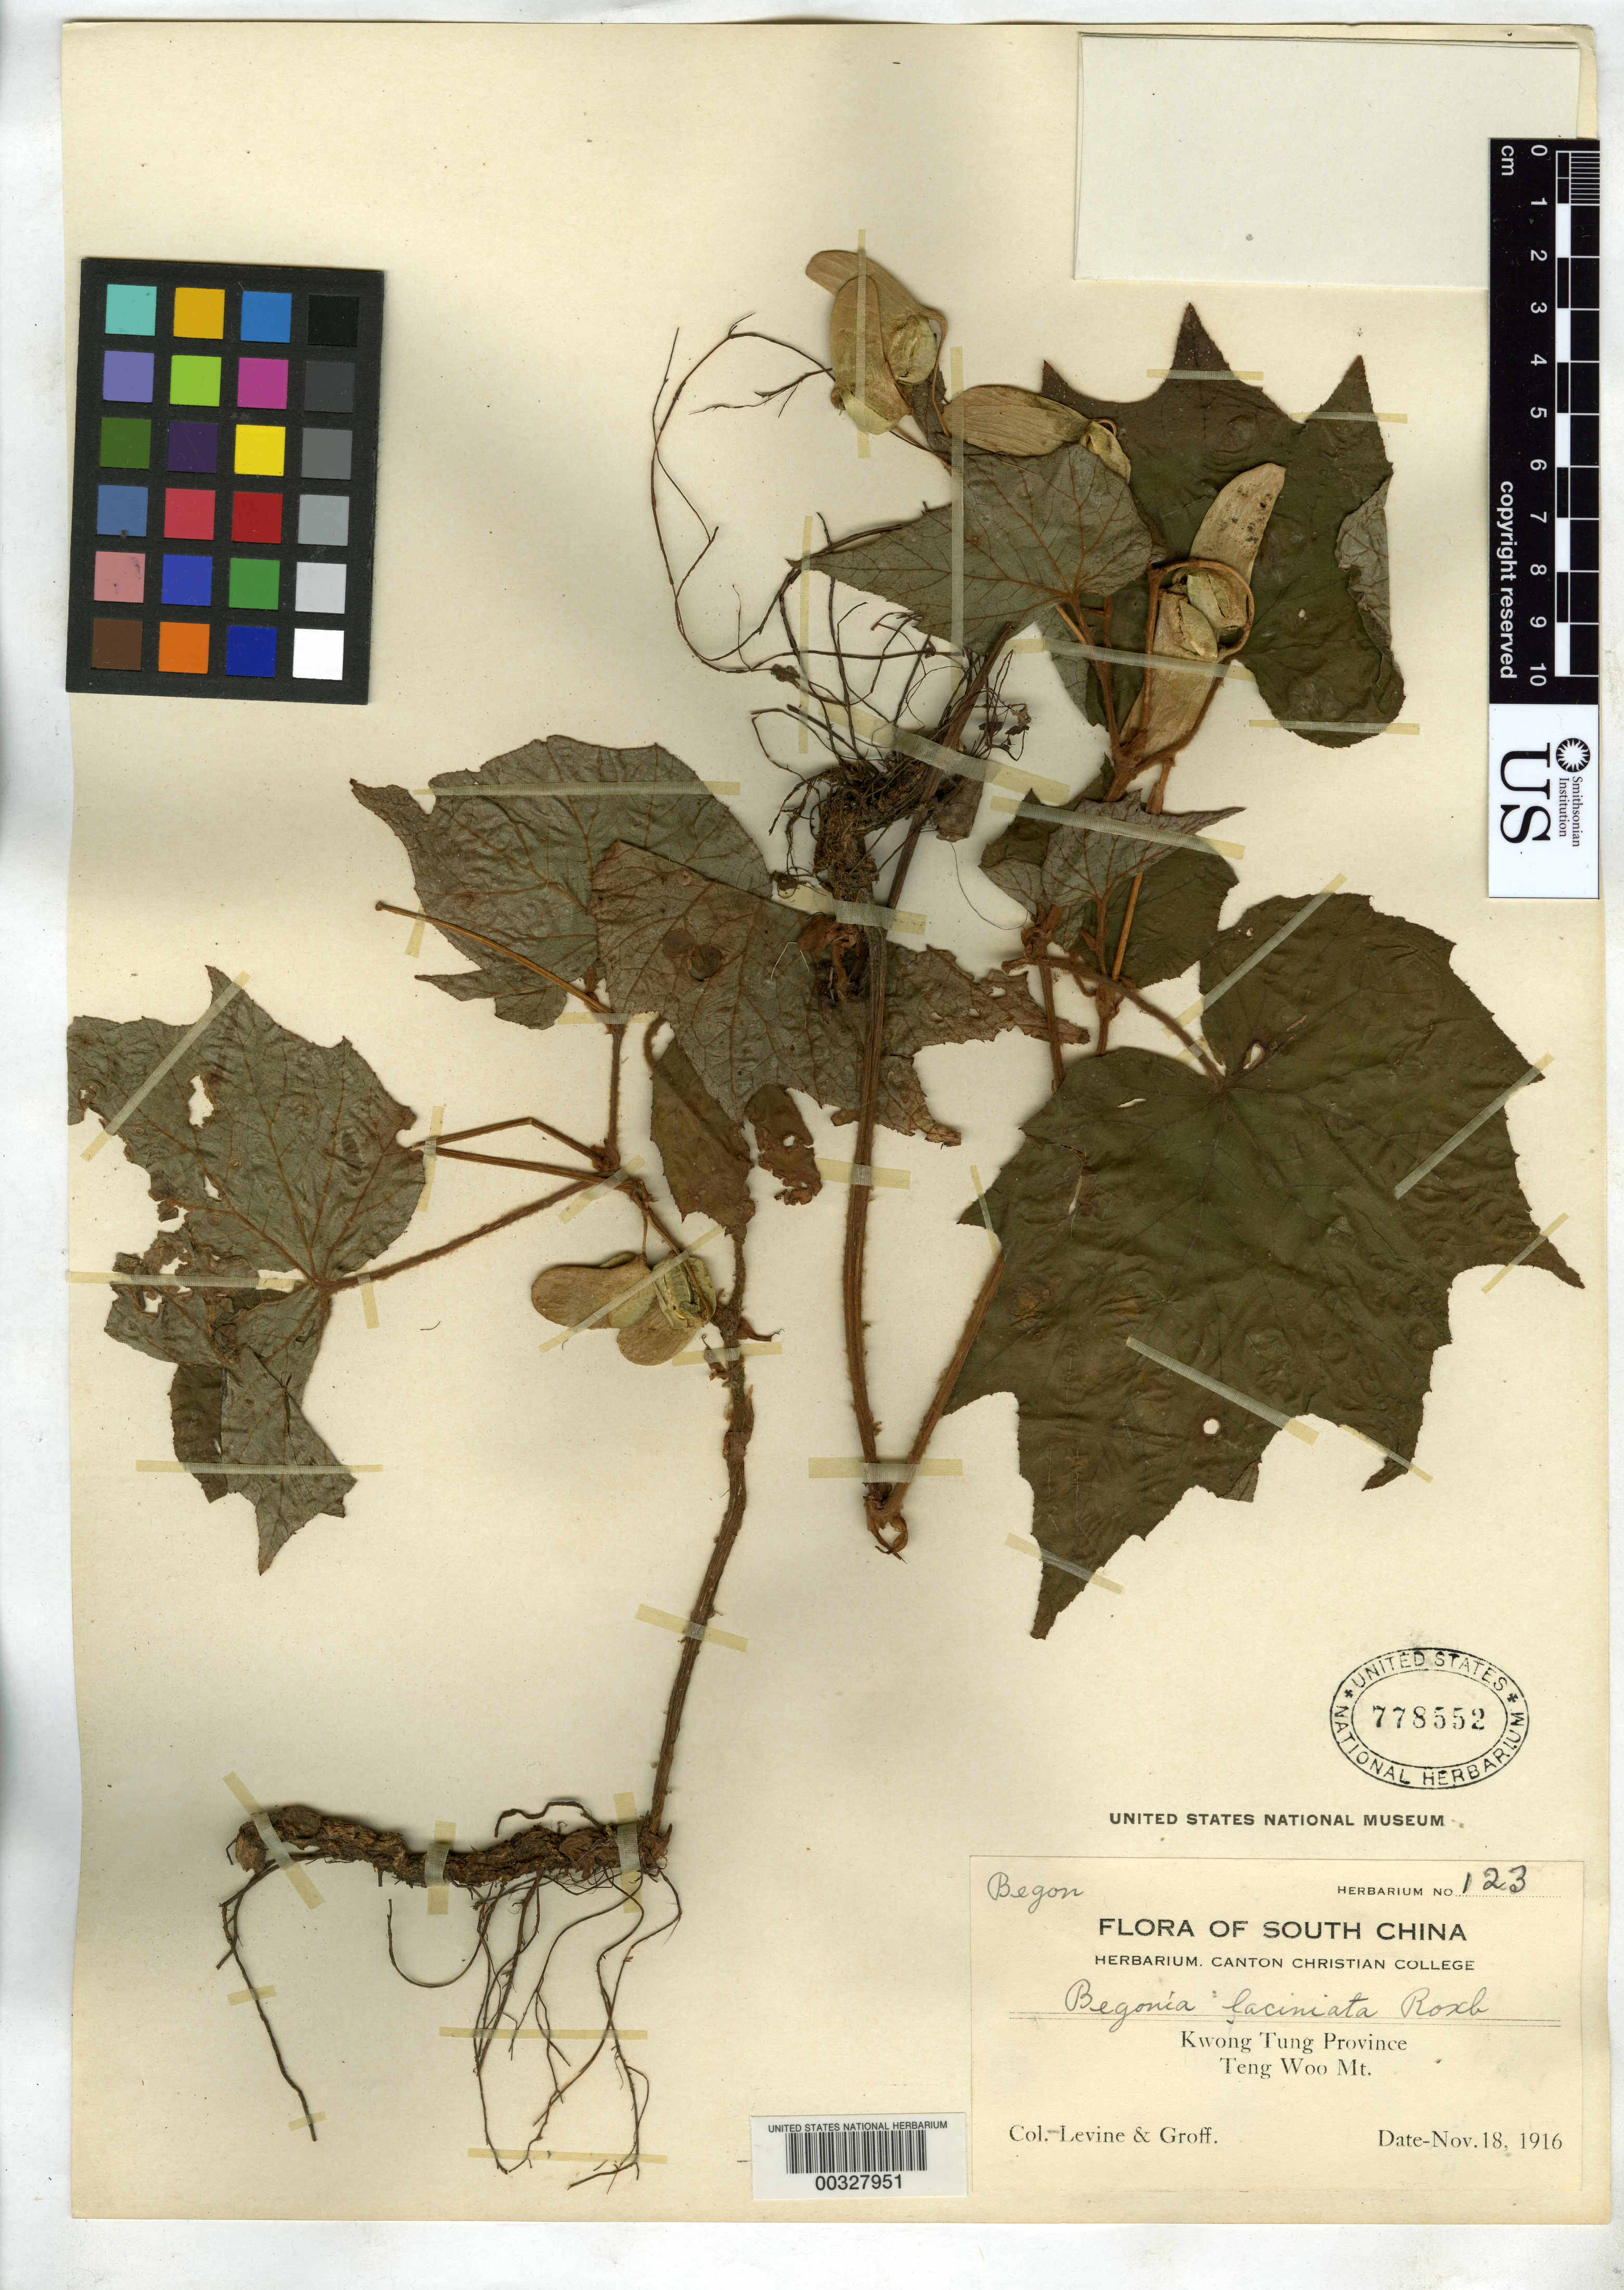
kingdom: Plantae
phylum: Tracheophyta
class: Magnoliopsida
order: Cucurbitales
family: Begoniaceae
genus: Begonia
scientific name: Begonia palmata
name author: D. Don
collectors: -. Levine & -- Groff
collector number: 123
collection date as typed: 18 Nov 1916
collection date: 1916-11-18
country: China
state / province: Guangdong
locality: Teng woo mountain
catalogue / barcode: US 778552